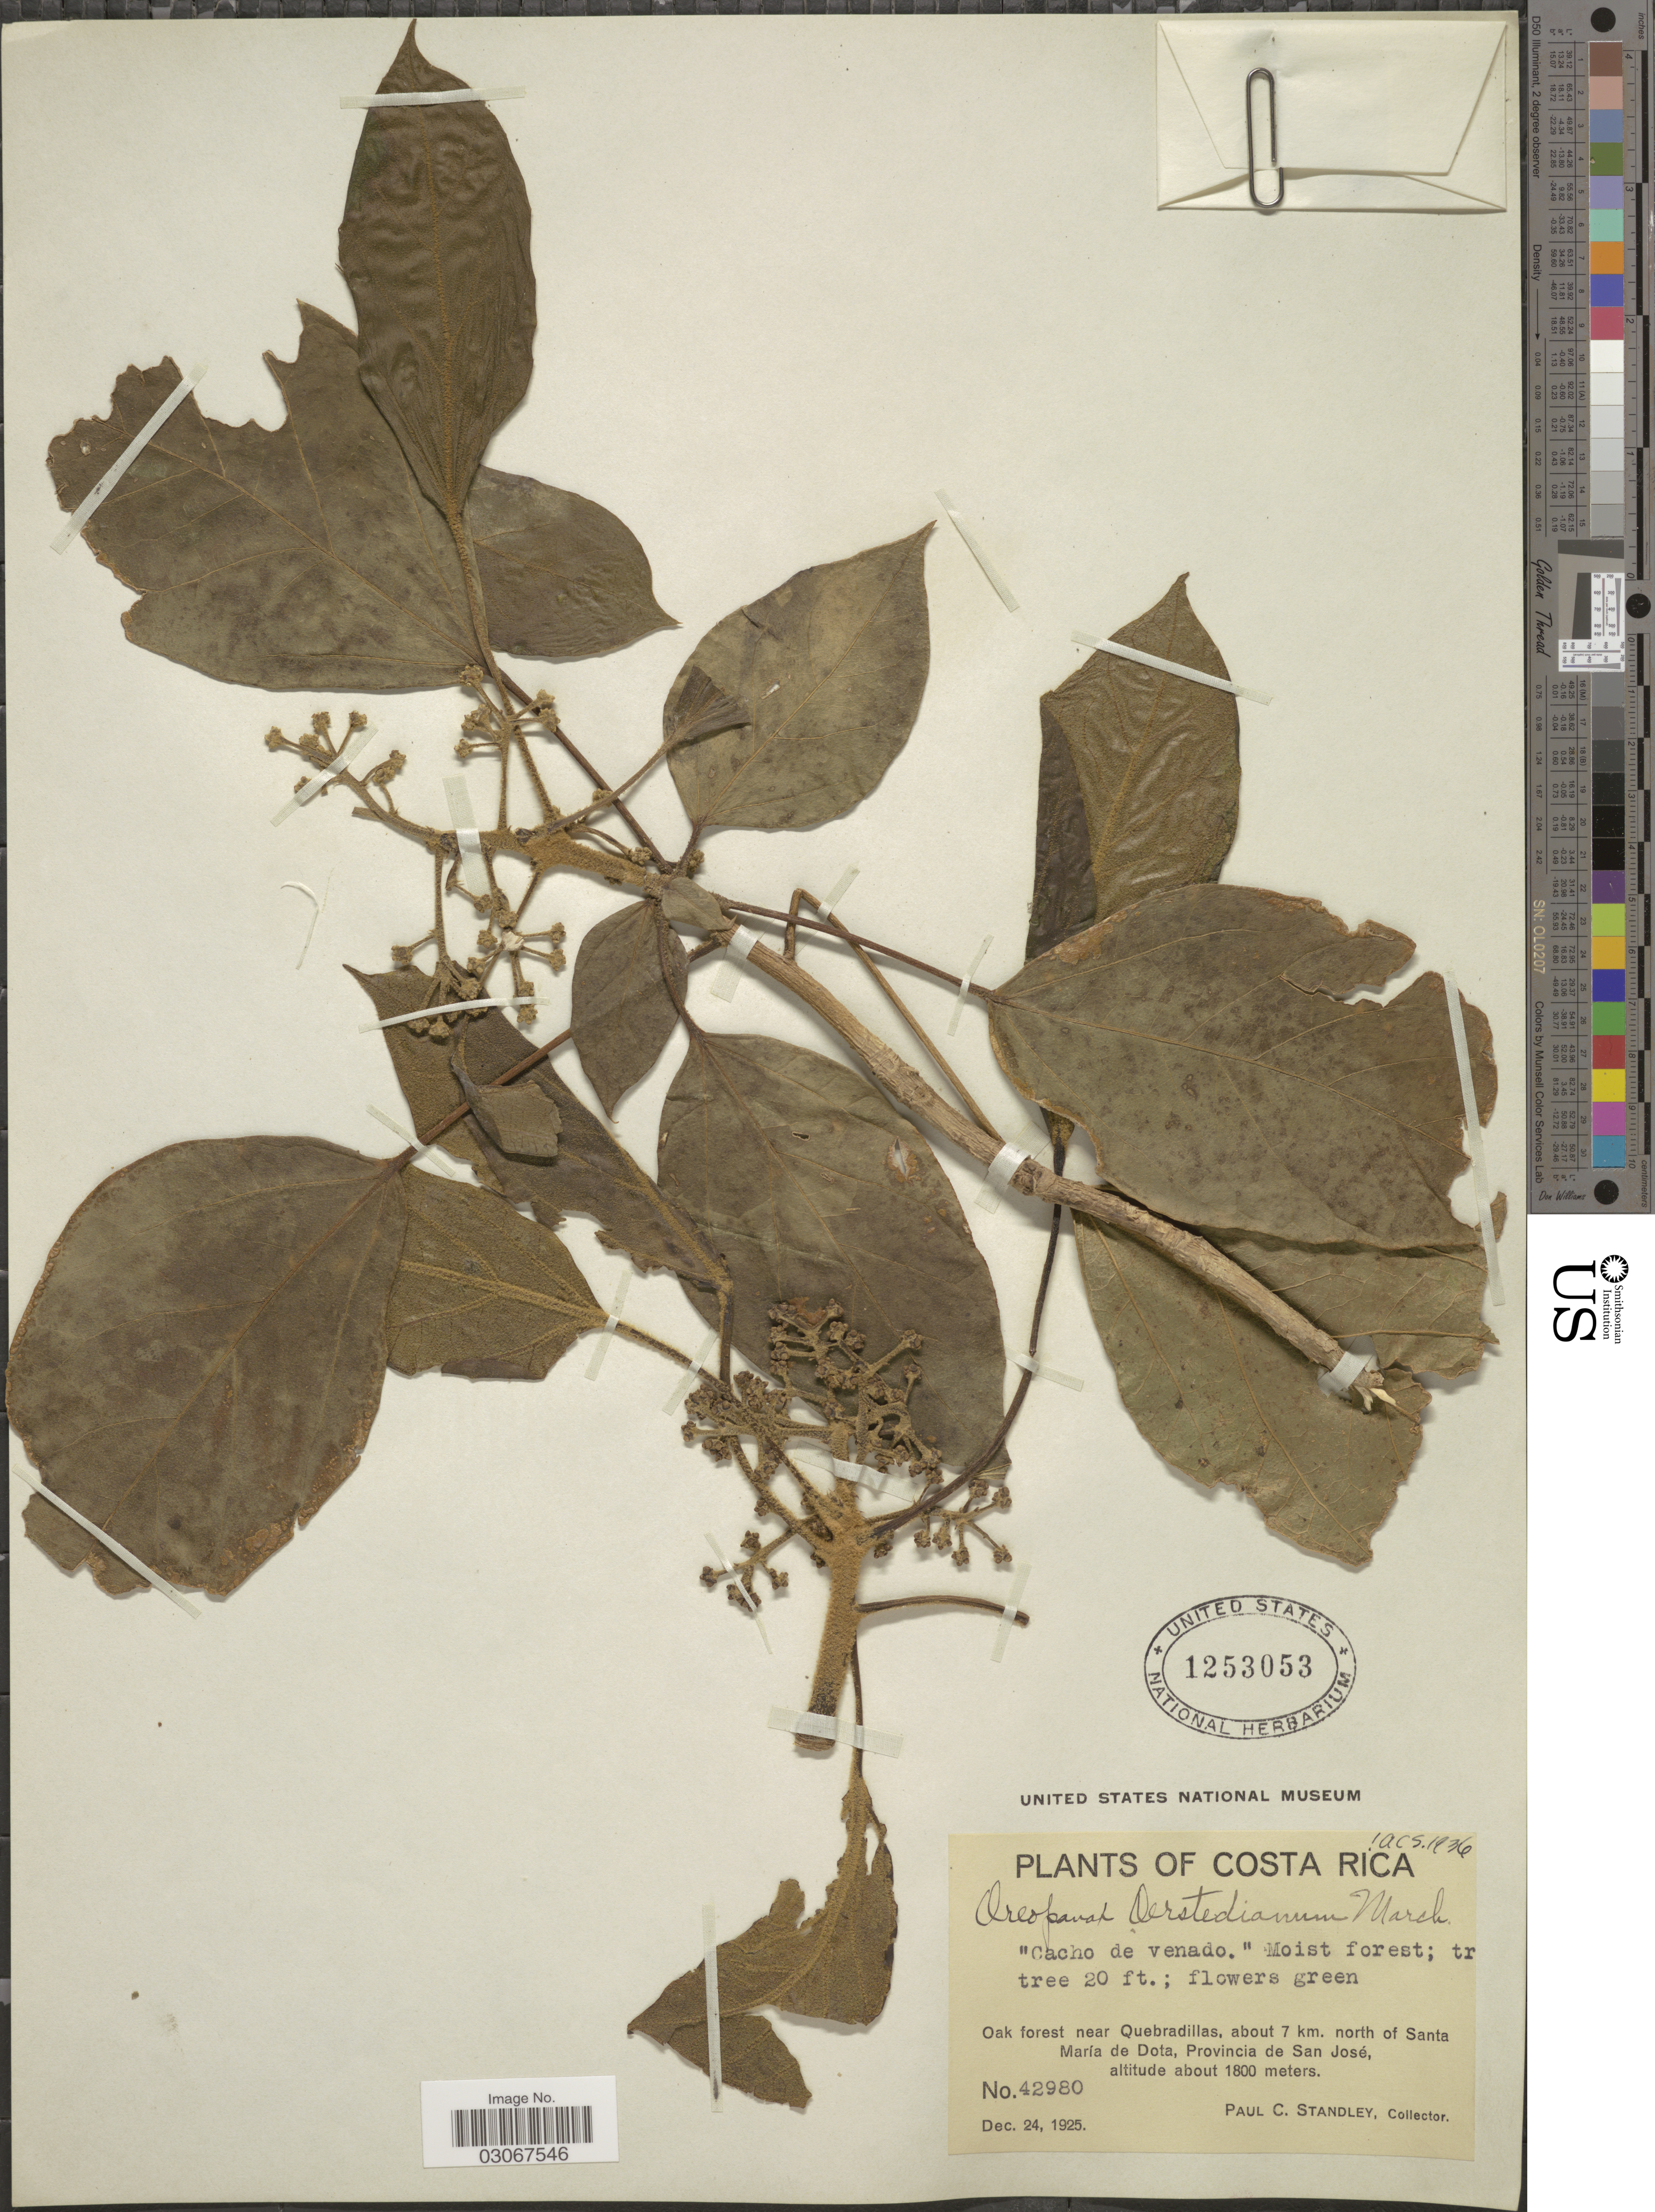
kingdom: Plantae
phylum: Tracheophyta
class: Magnoliopsida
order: Apiales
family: Araliaceae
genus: Oreopanax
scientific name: Oreopanax oerstedianus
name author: Marchal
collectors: P. C. Standley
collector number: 42980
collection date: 1925-12-24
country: Costa Rica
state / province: San José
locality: Oak forest near Quebradillas, about 7 km. north of Santa María de Dota.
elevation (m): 1800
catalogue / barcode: US 1253053